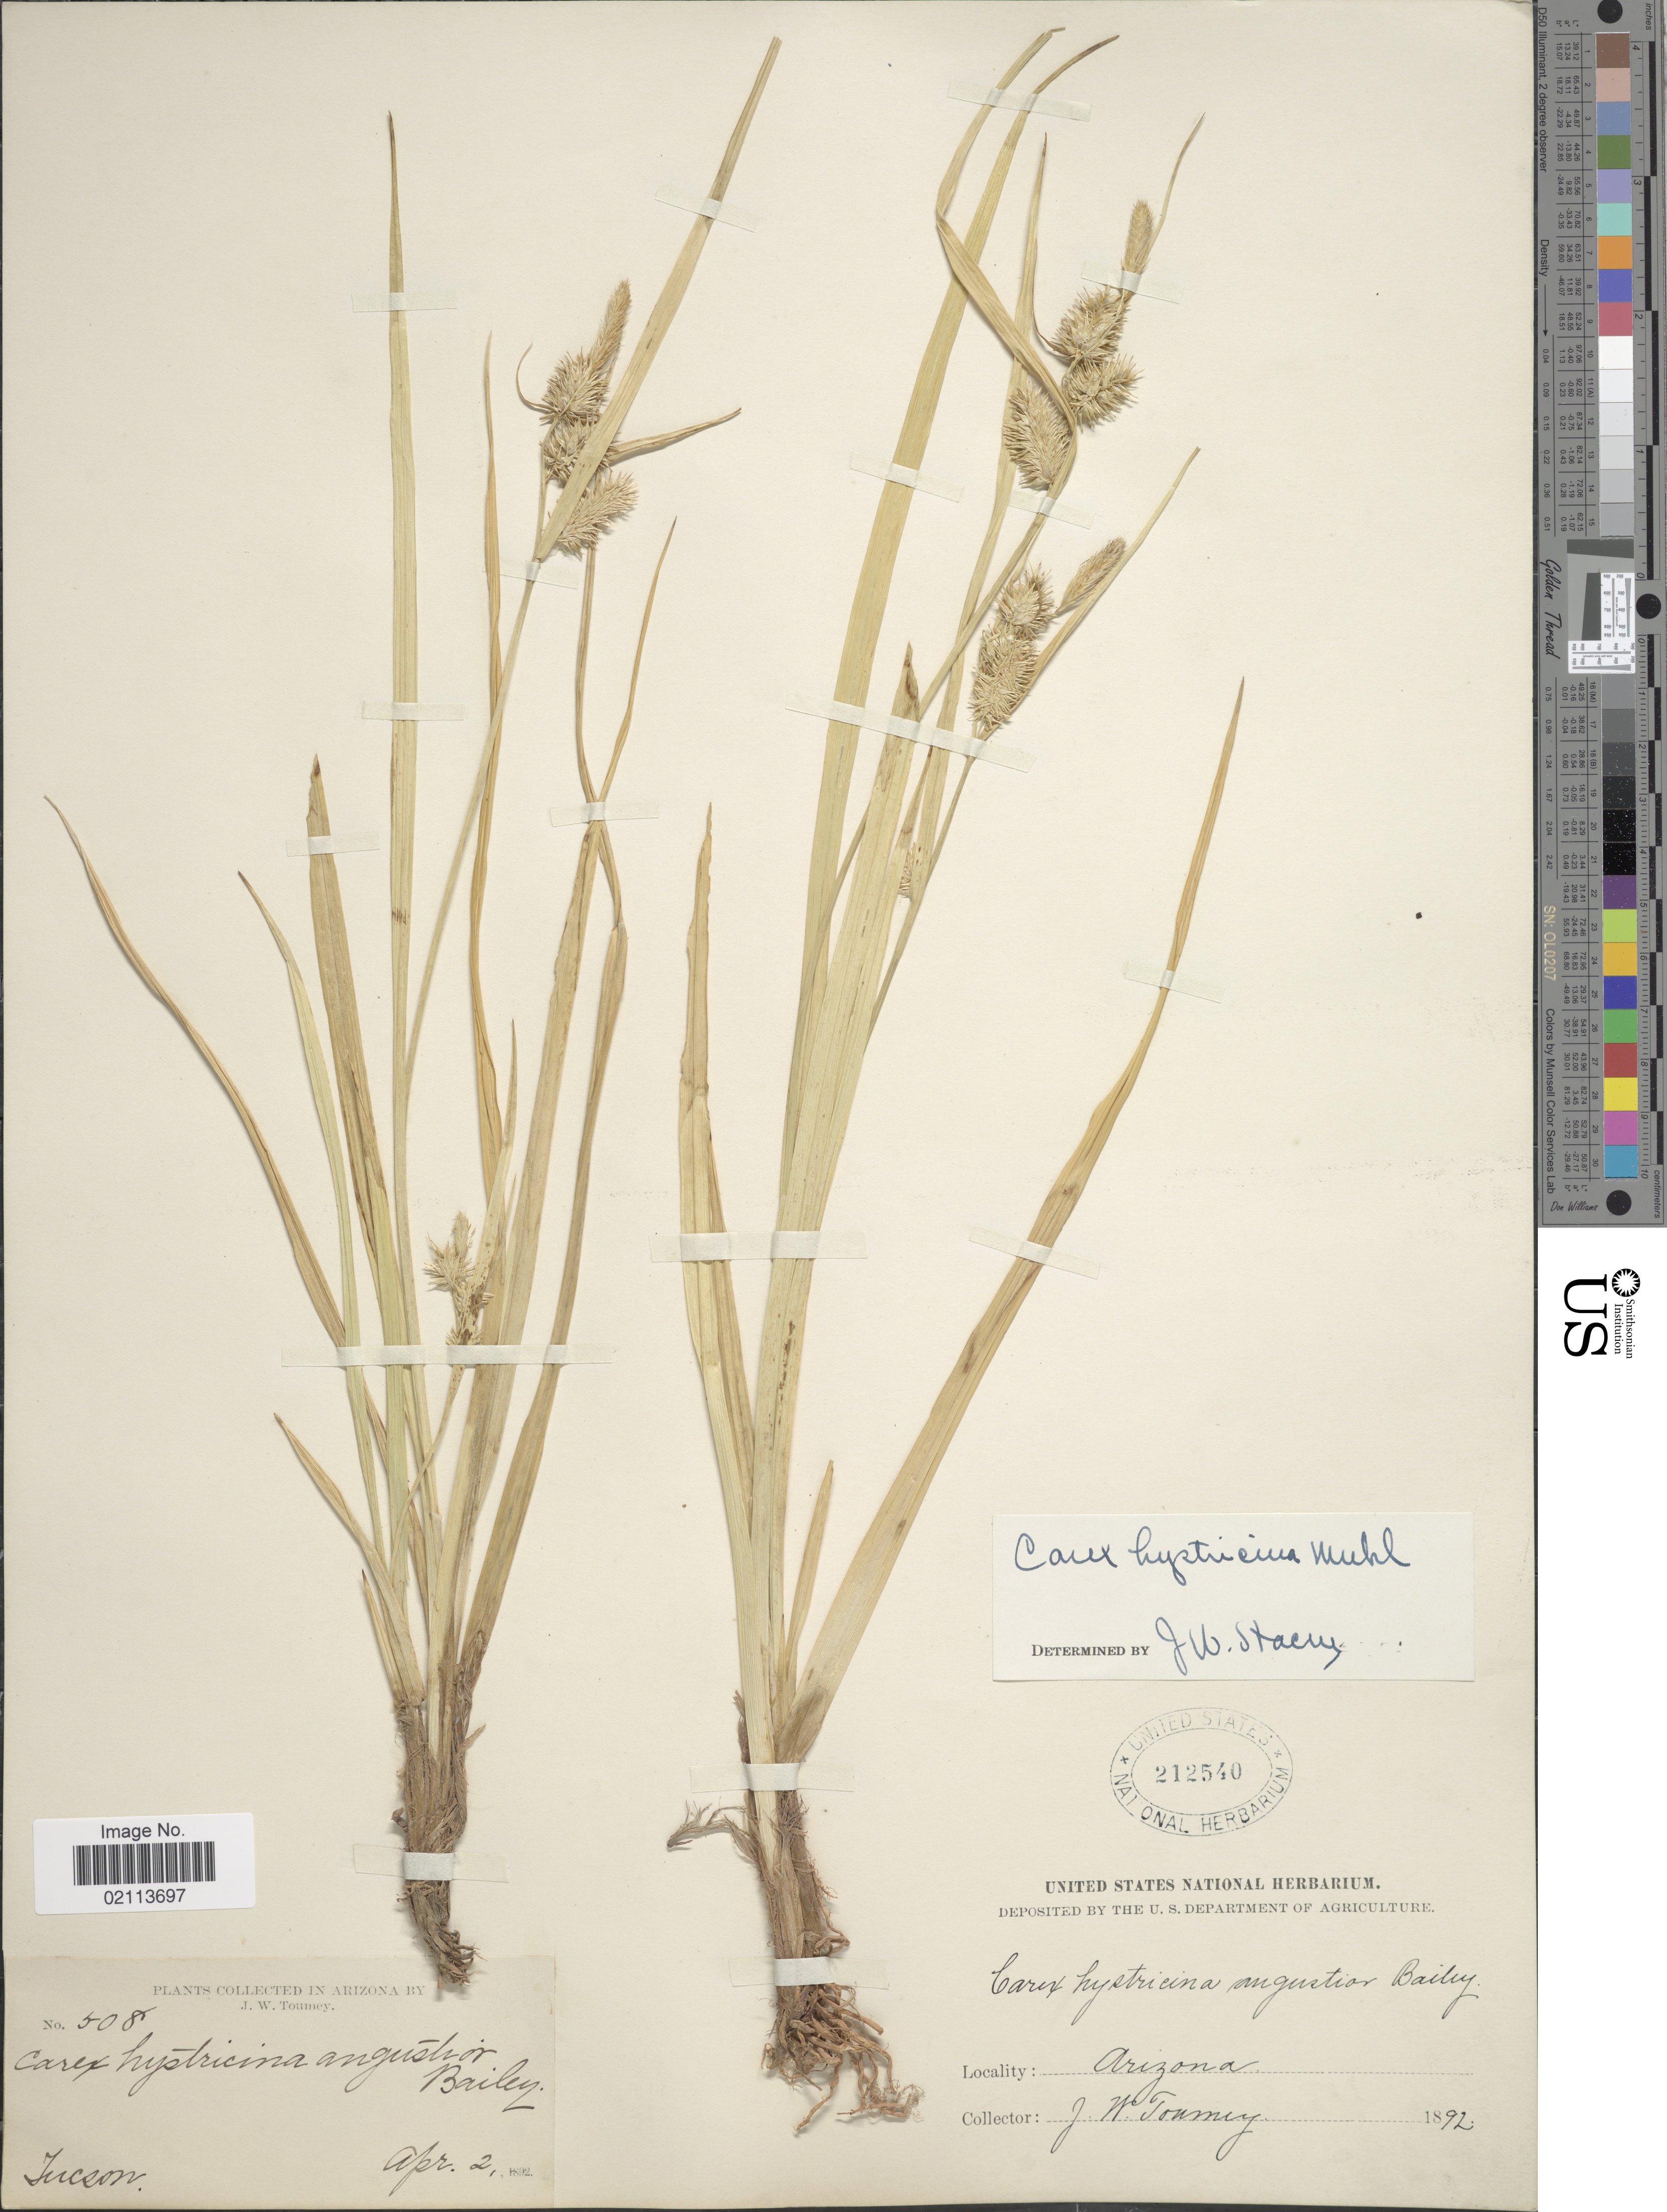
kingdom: Plantae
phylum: Tracheophyta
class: Liliopsida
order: Poales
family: Cyperaceae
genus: Carex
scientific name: Carex hystericina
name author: Muhl. ex Willd.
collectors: J. W. Toumey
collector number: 508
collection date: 1892-04-02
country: United States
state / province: Arizona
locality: Tucson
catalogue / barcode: US 212540